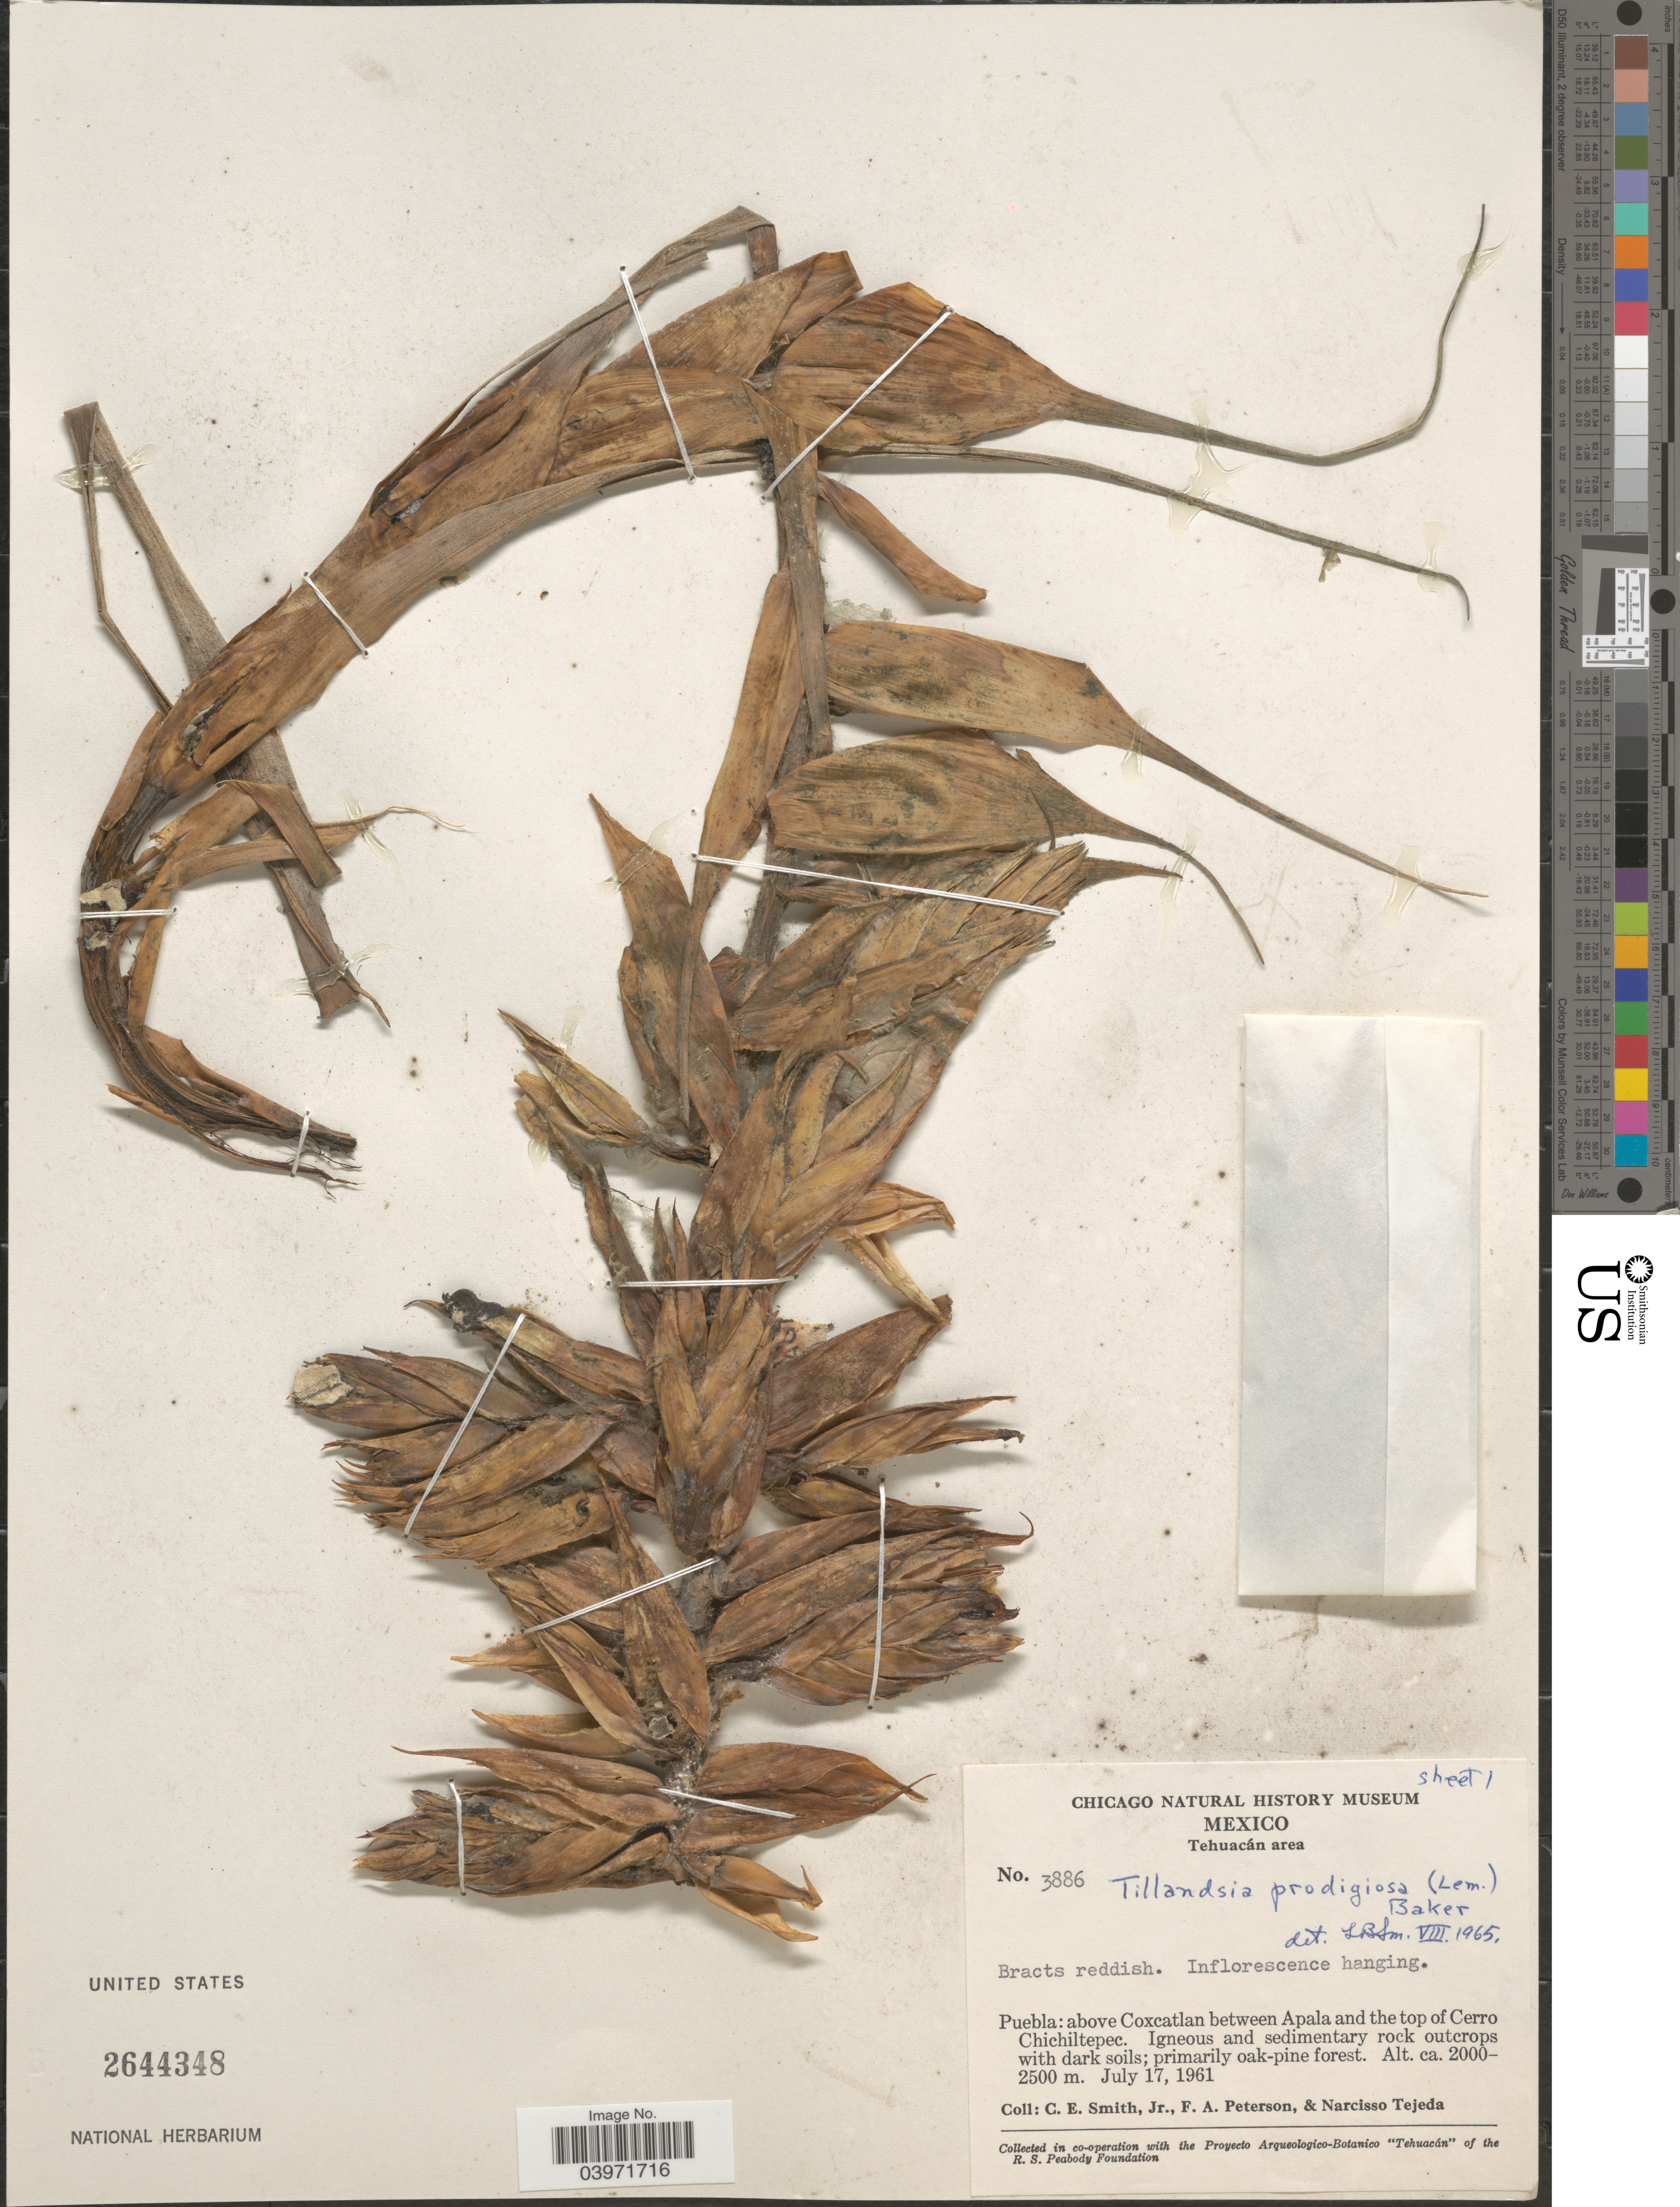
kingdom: Plantae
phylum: Tracheophyta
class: Liliopsida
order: Poales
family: Bromeliaceae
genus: Tillandsia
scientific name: Tillandsia prodigiosa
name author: (Lem.) Baker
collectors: C. E. Smith Jr., F. A. Peterson & N. Tejeda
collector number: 3886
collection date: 1961-07-17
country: Mexico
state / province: Puebla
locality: Tehuacán area. Above Coxcatlan between Apala and the top of Cerro Chilchiltepec.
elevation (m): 2000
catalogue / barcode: US 2644348